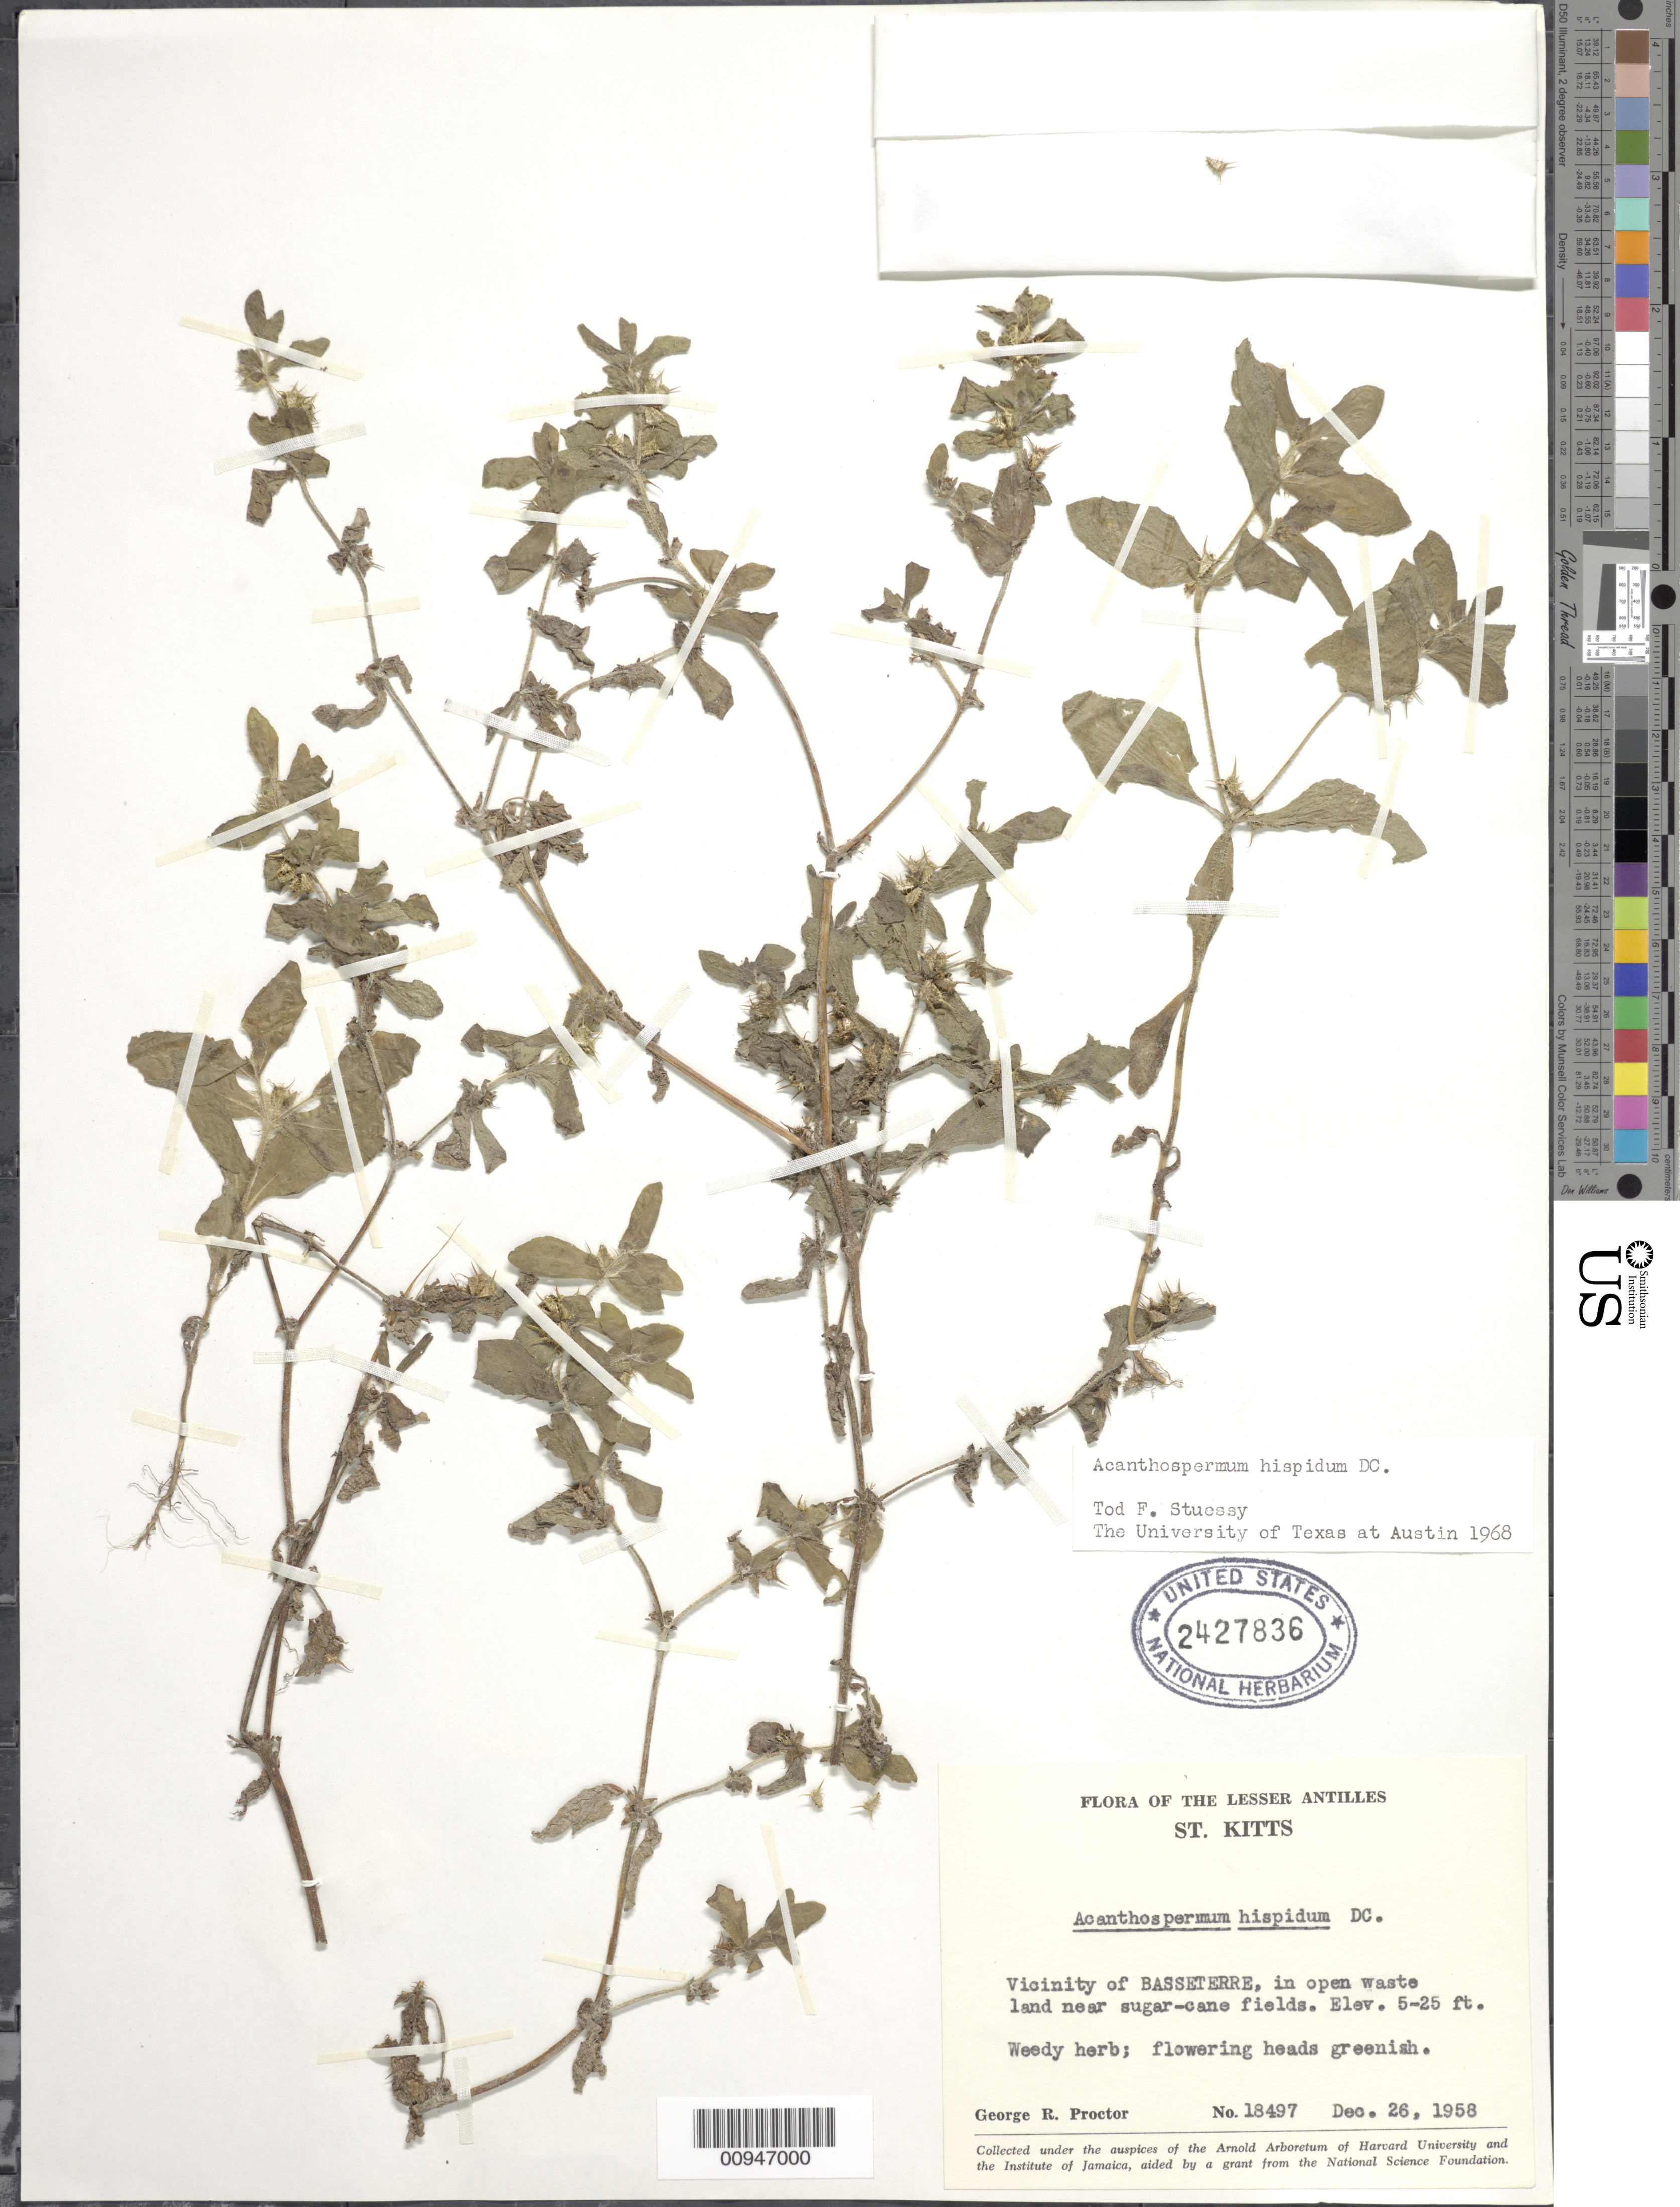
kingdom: Plantae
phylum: Tracheophyta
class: Magnoliopsida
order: Asterales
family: Asteraceae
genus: Acanthospermum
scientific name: Acanthospermum hispidum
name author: DC.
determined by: Stuessy, T. F.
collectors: G. R. Proctor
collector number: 18497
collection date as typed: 26 Dec 1958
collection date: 1958-12-26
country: St. Christopher-Nevis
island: St. Christopher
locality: Vicinity of Basseterre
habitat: In open waste land near sugar cane fields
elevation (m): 2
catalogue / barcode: US 2427836